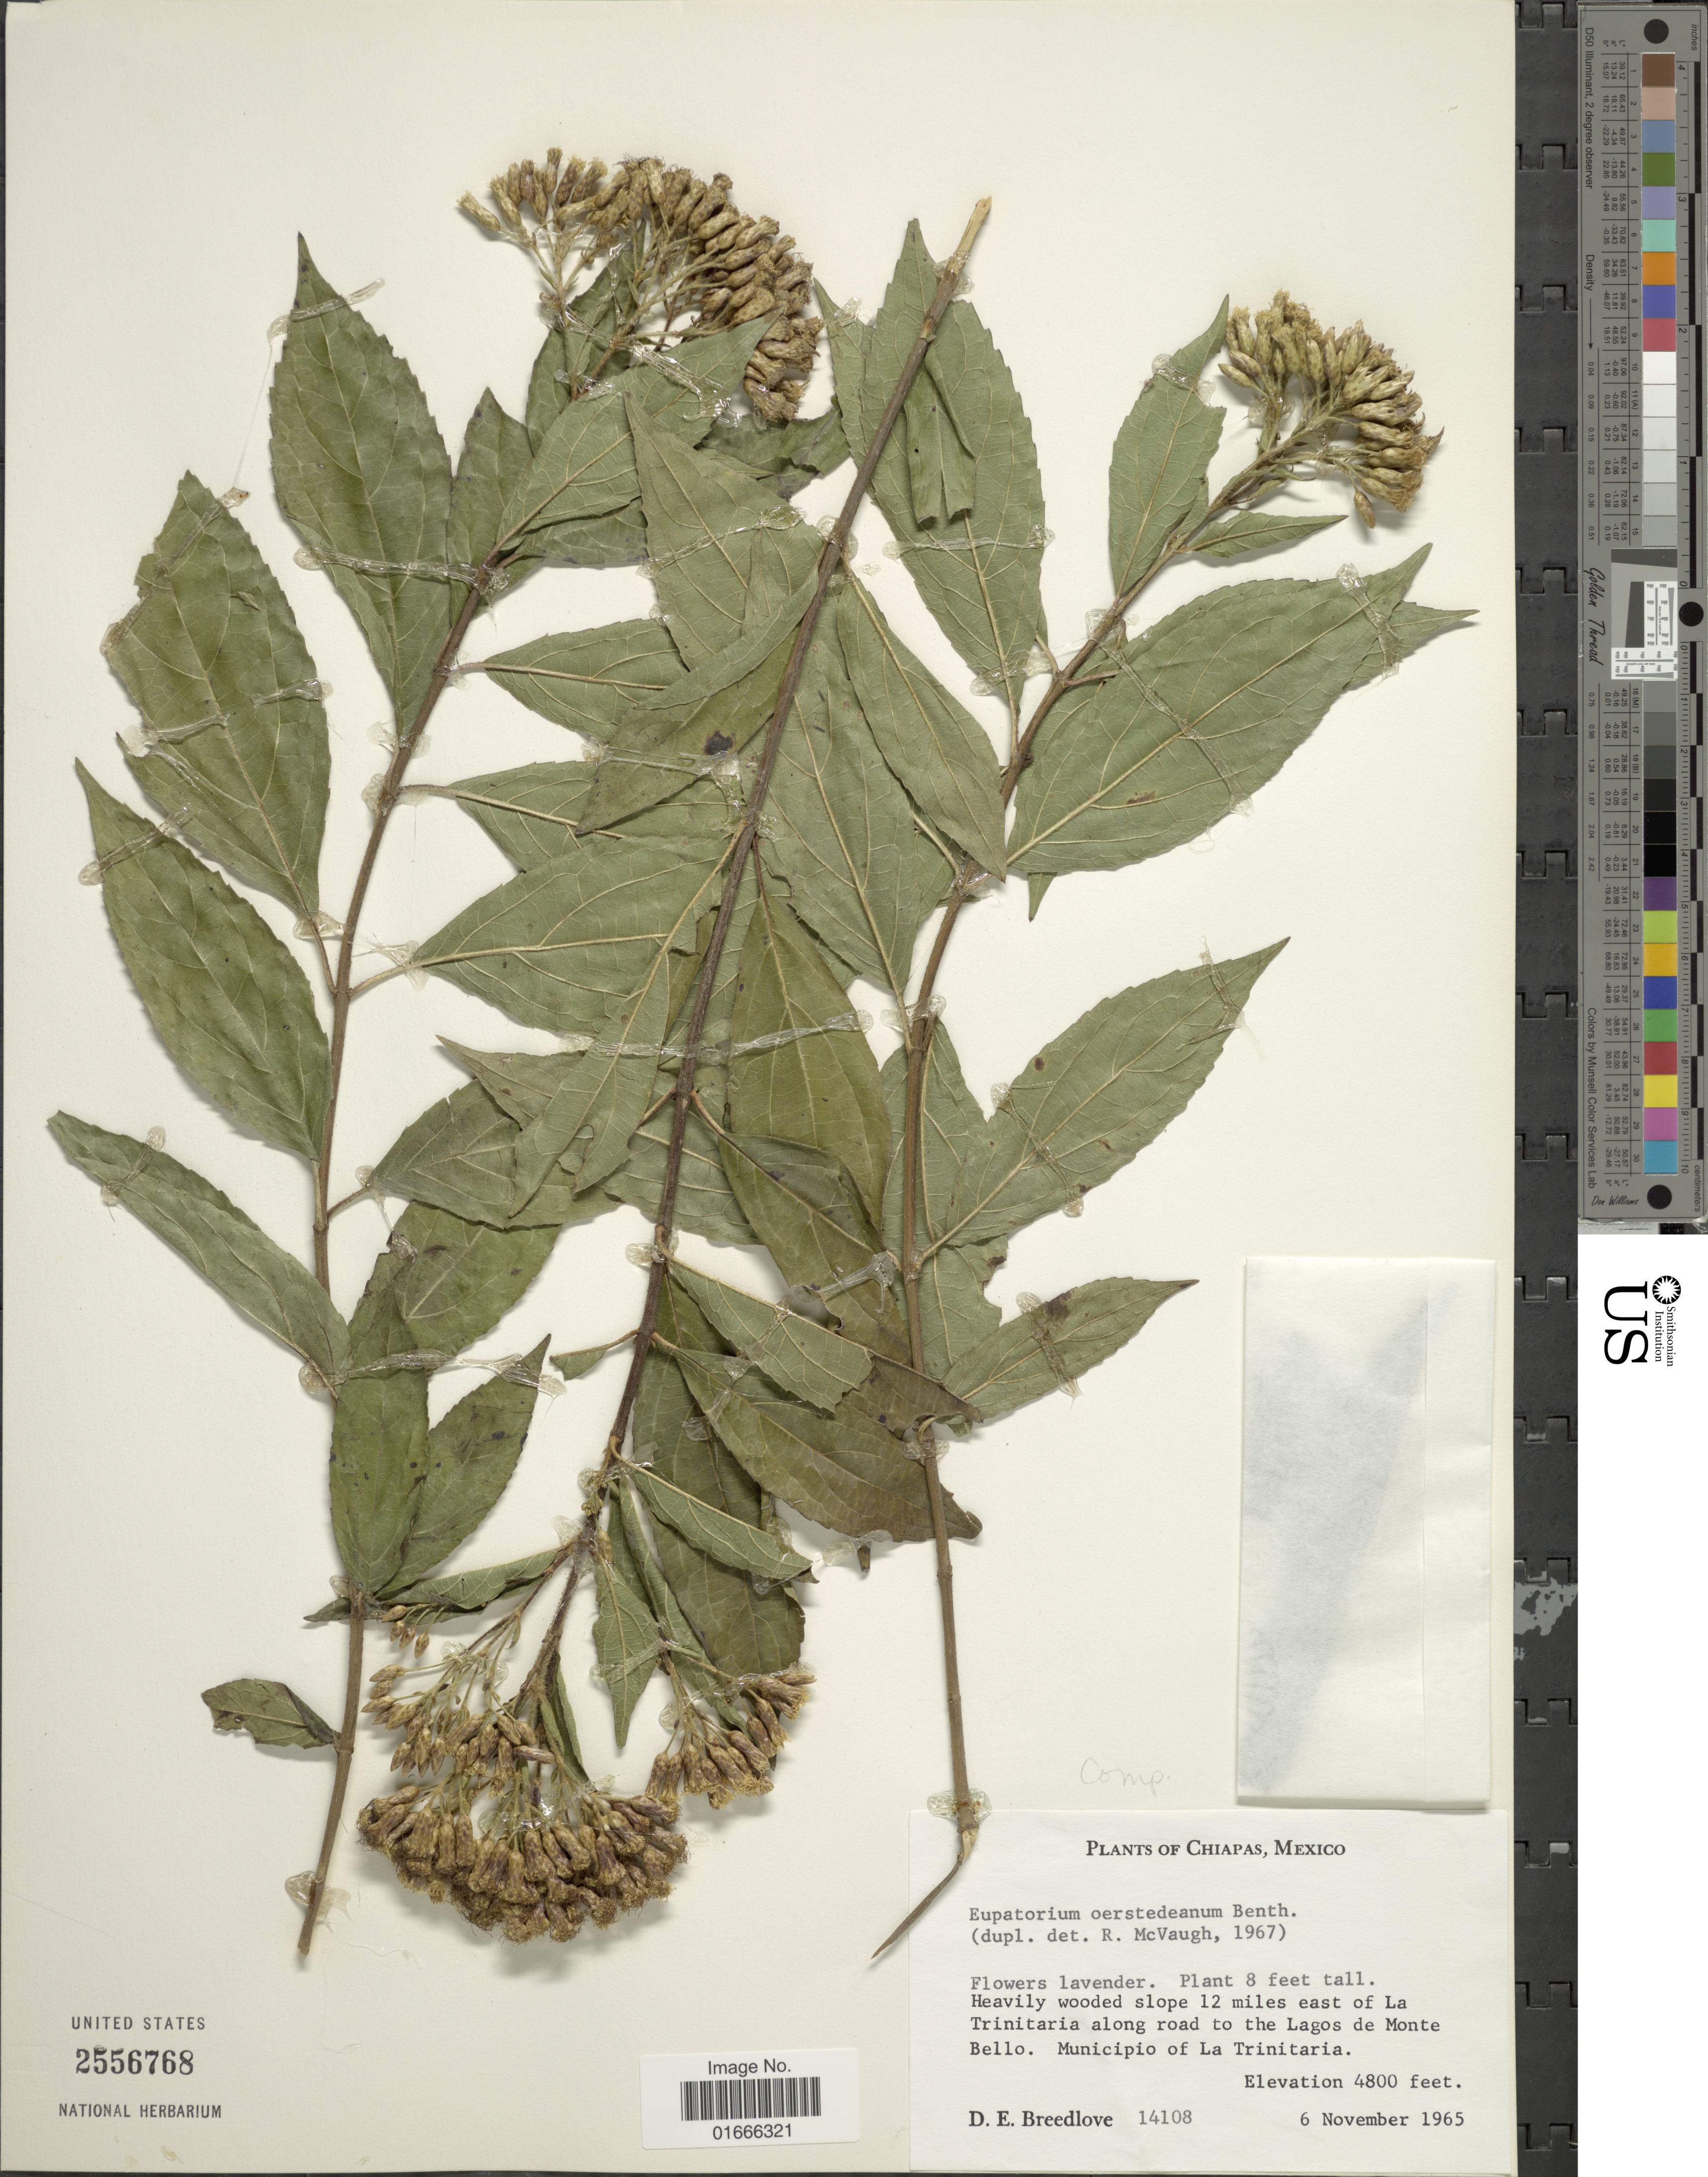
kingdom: Plantae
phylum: Tracheophyta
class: Magnoliopsida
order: Asterales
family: Asteraceae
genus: Chromolaena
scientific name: Chromolaena quercetorum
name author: (L.O. Williams) R.M. King & H. Rob.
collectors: D. E. Breedlove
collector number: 14108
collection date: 1965-12-06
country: Mexico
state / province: Chiapas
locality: Heavily wooded slopes 12 miles east of La Trinitaria along road to the Lagos de Monte Bello, Muncipio of La Trinitaria.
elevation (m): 1463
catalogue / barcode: US 2556768